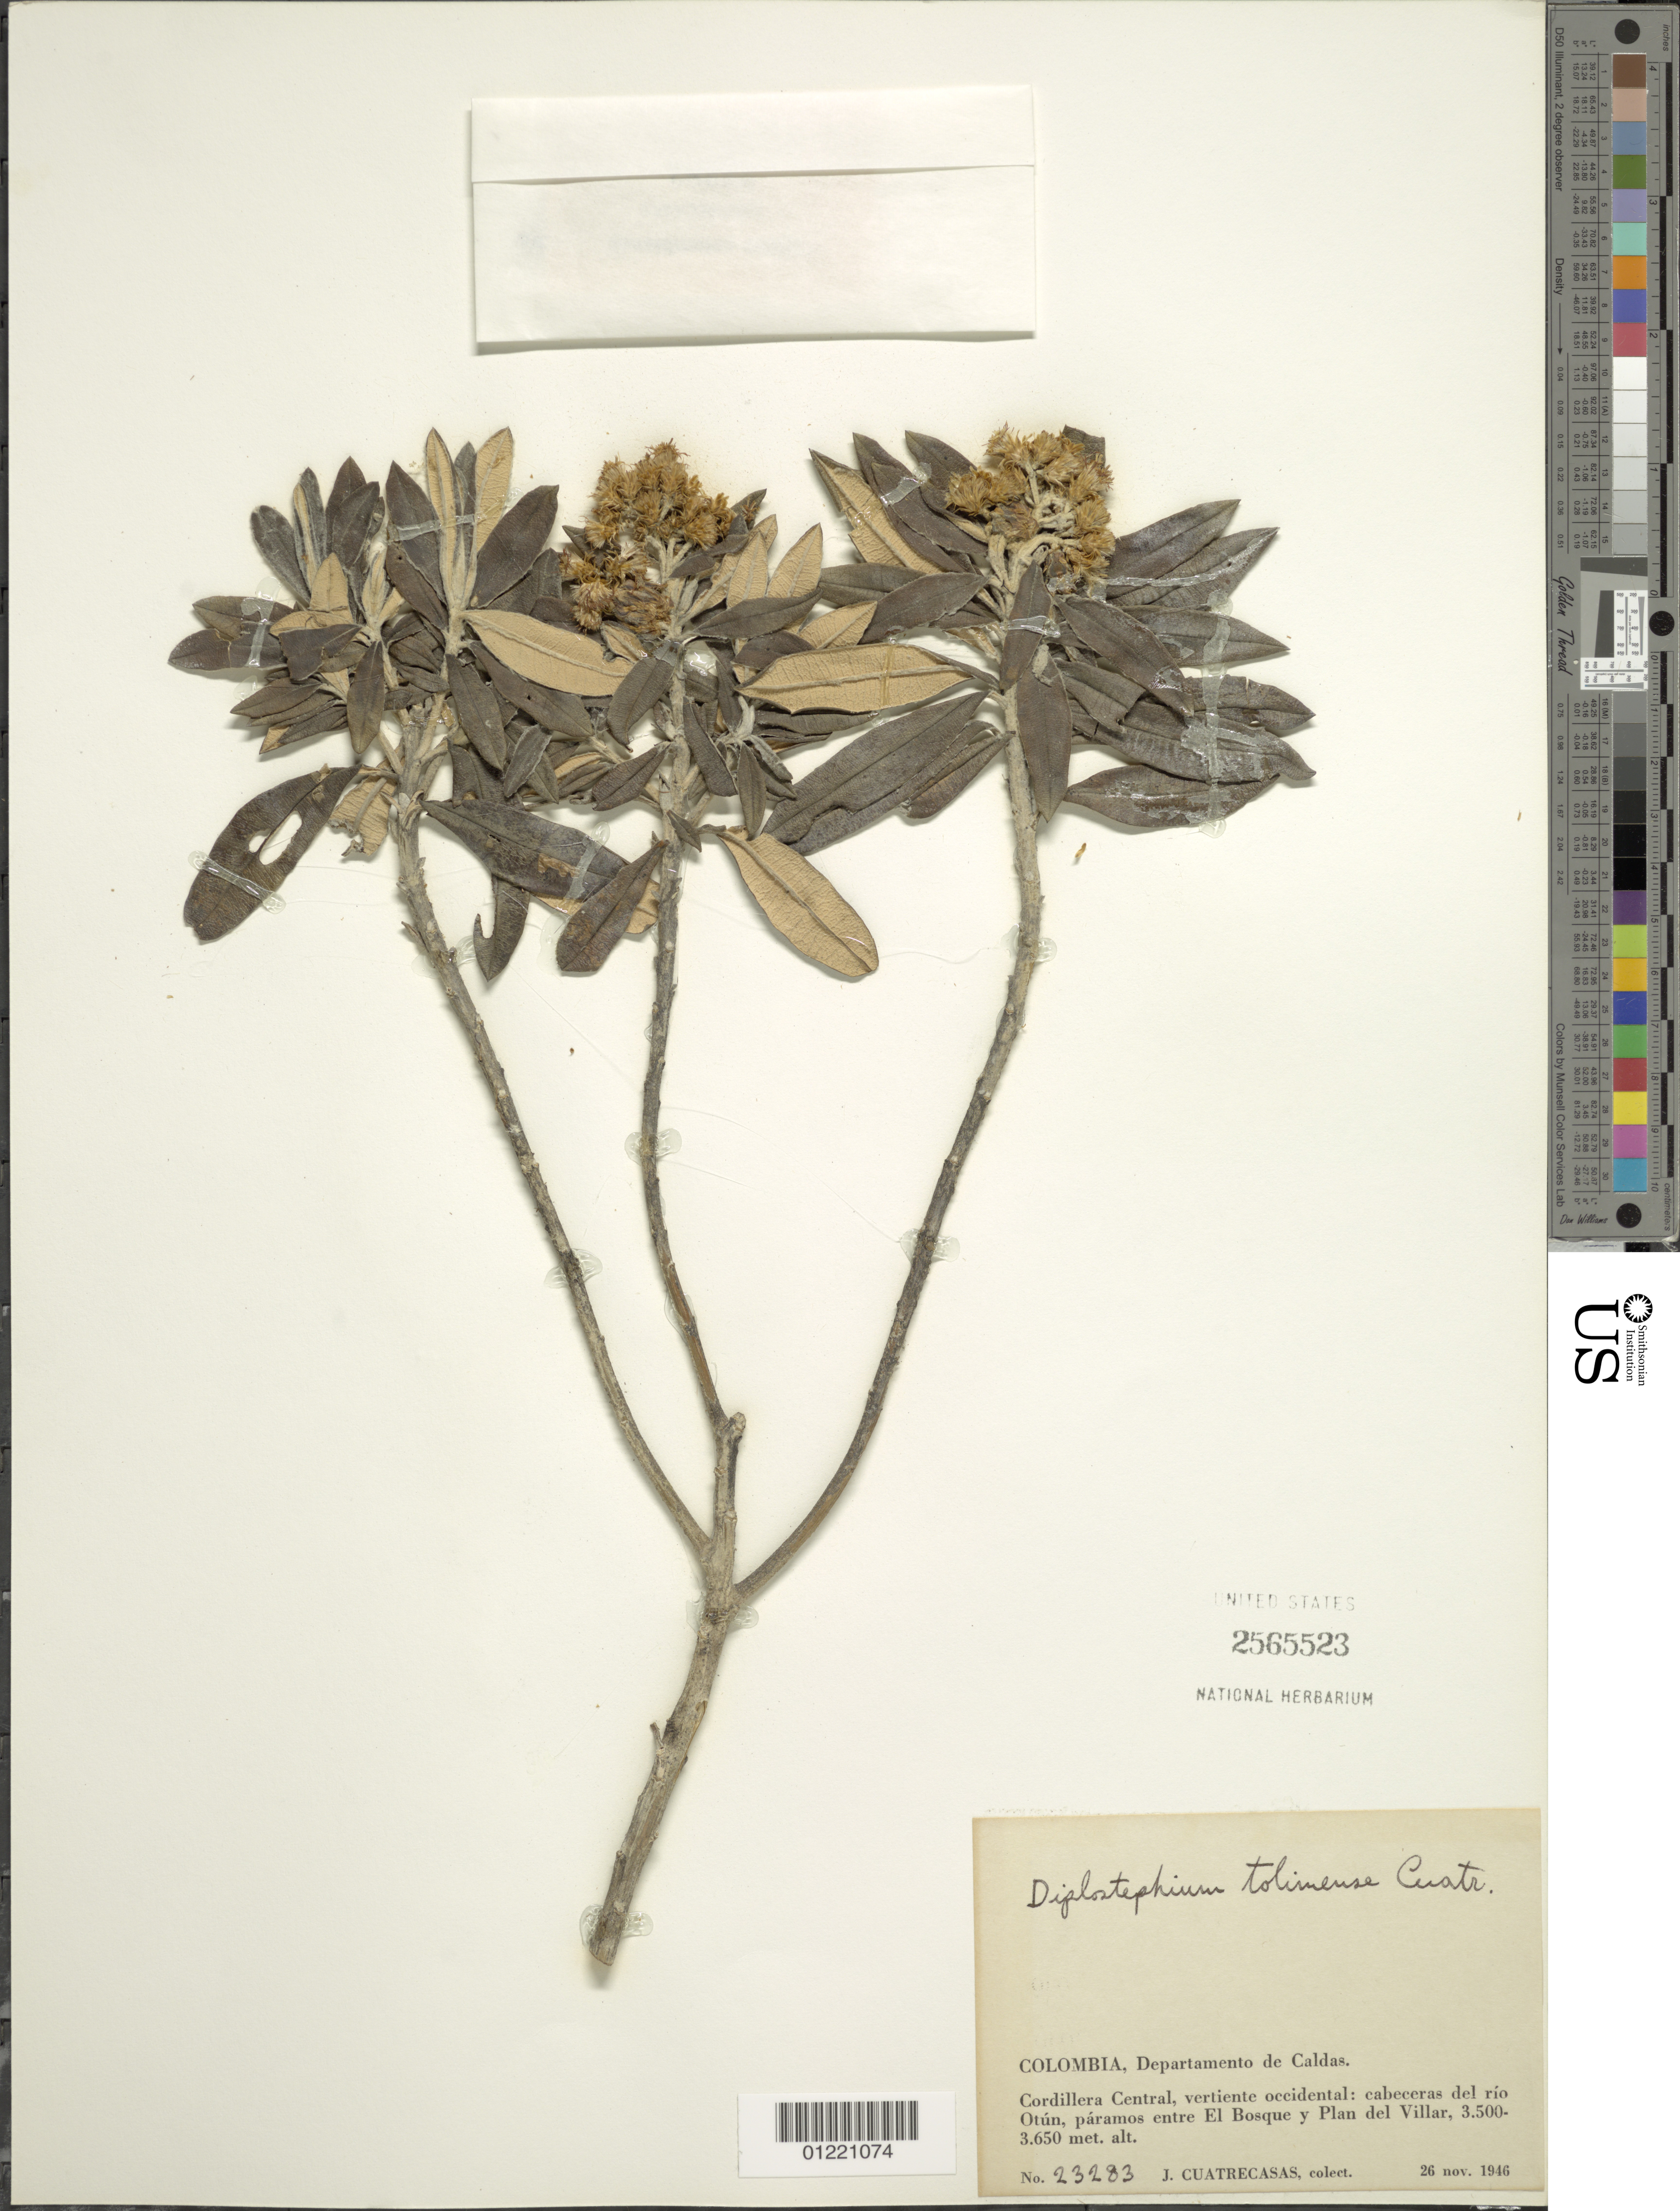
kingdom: Plantae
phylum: Tracheophyta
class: Magnoliopsida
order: Asterales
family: Asteraceae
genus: Diplostephium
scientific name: Diplostephium tolimense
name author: Cuatrec.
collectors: J. Cuatrecasas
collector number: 23283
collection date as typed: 26 Nov 1946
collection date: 1946-11-26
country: Colombia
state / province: Caldas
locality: Cordillera Central, Vertiente Occidental, Cabeceras del Rio Otun, paramos entre El Bosque y Plan del Villar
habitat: paramo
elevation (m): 3500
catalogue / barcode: US 2565523